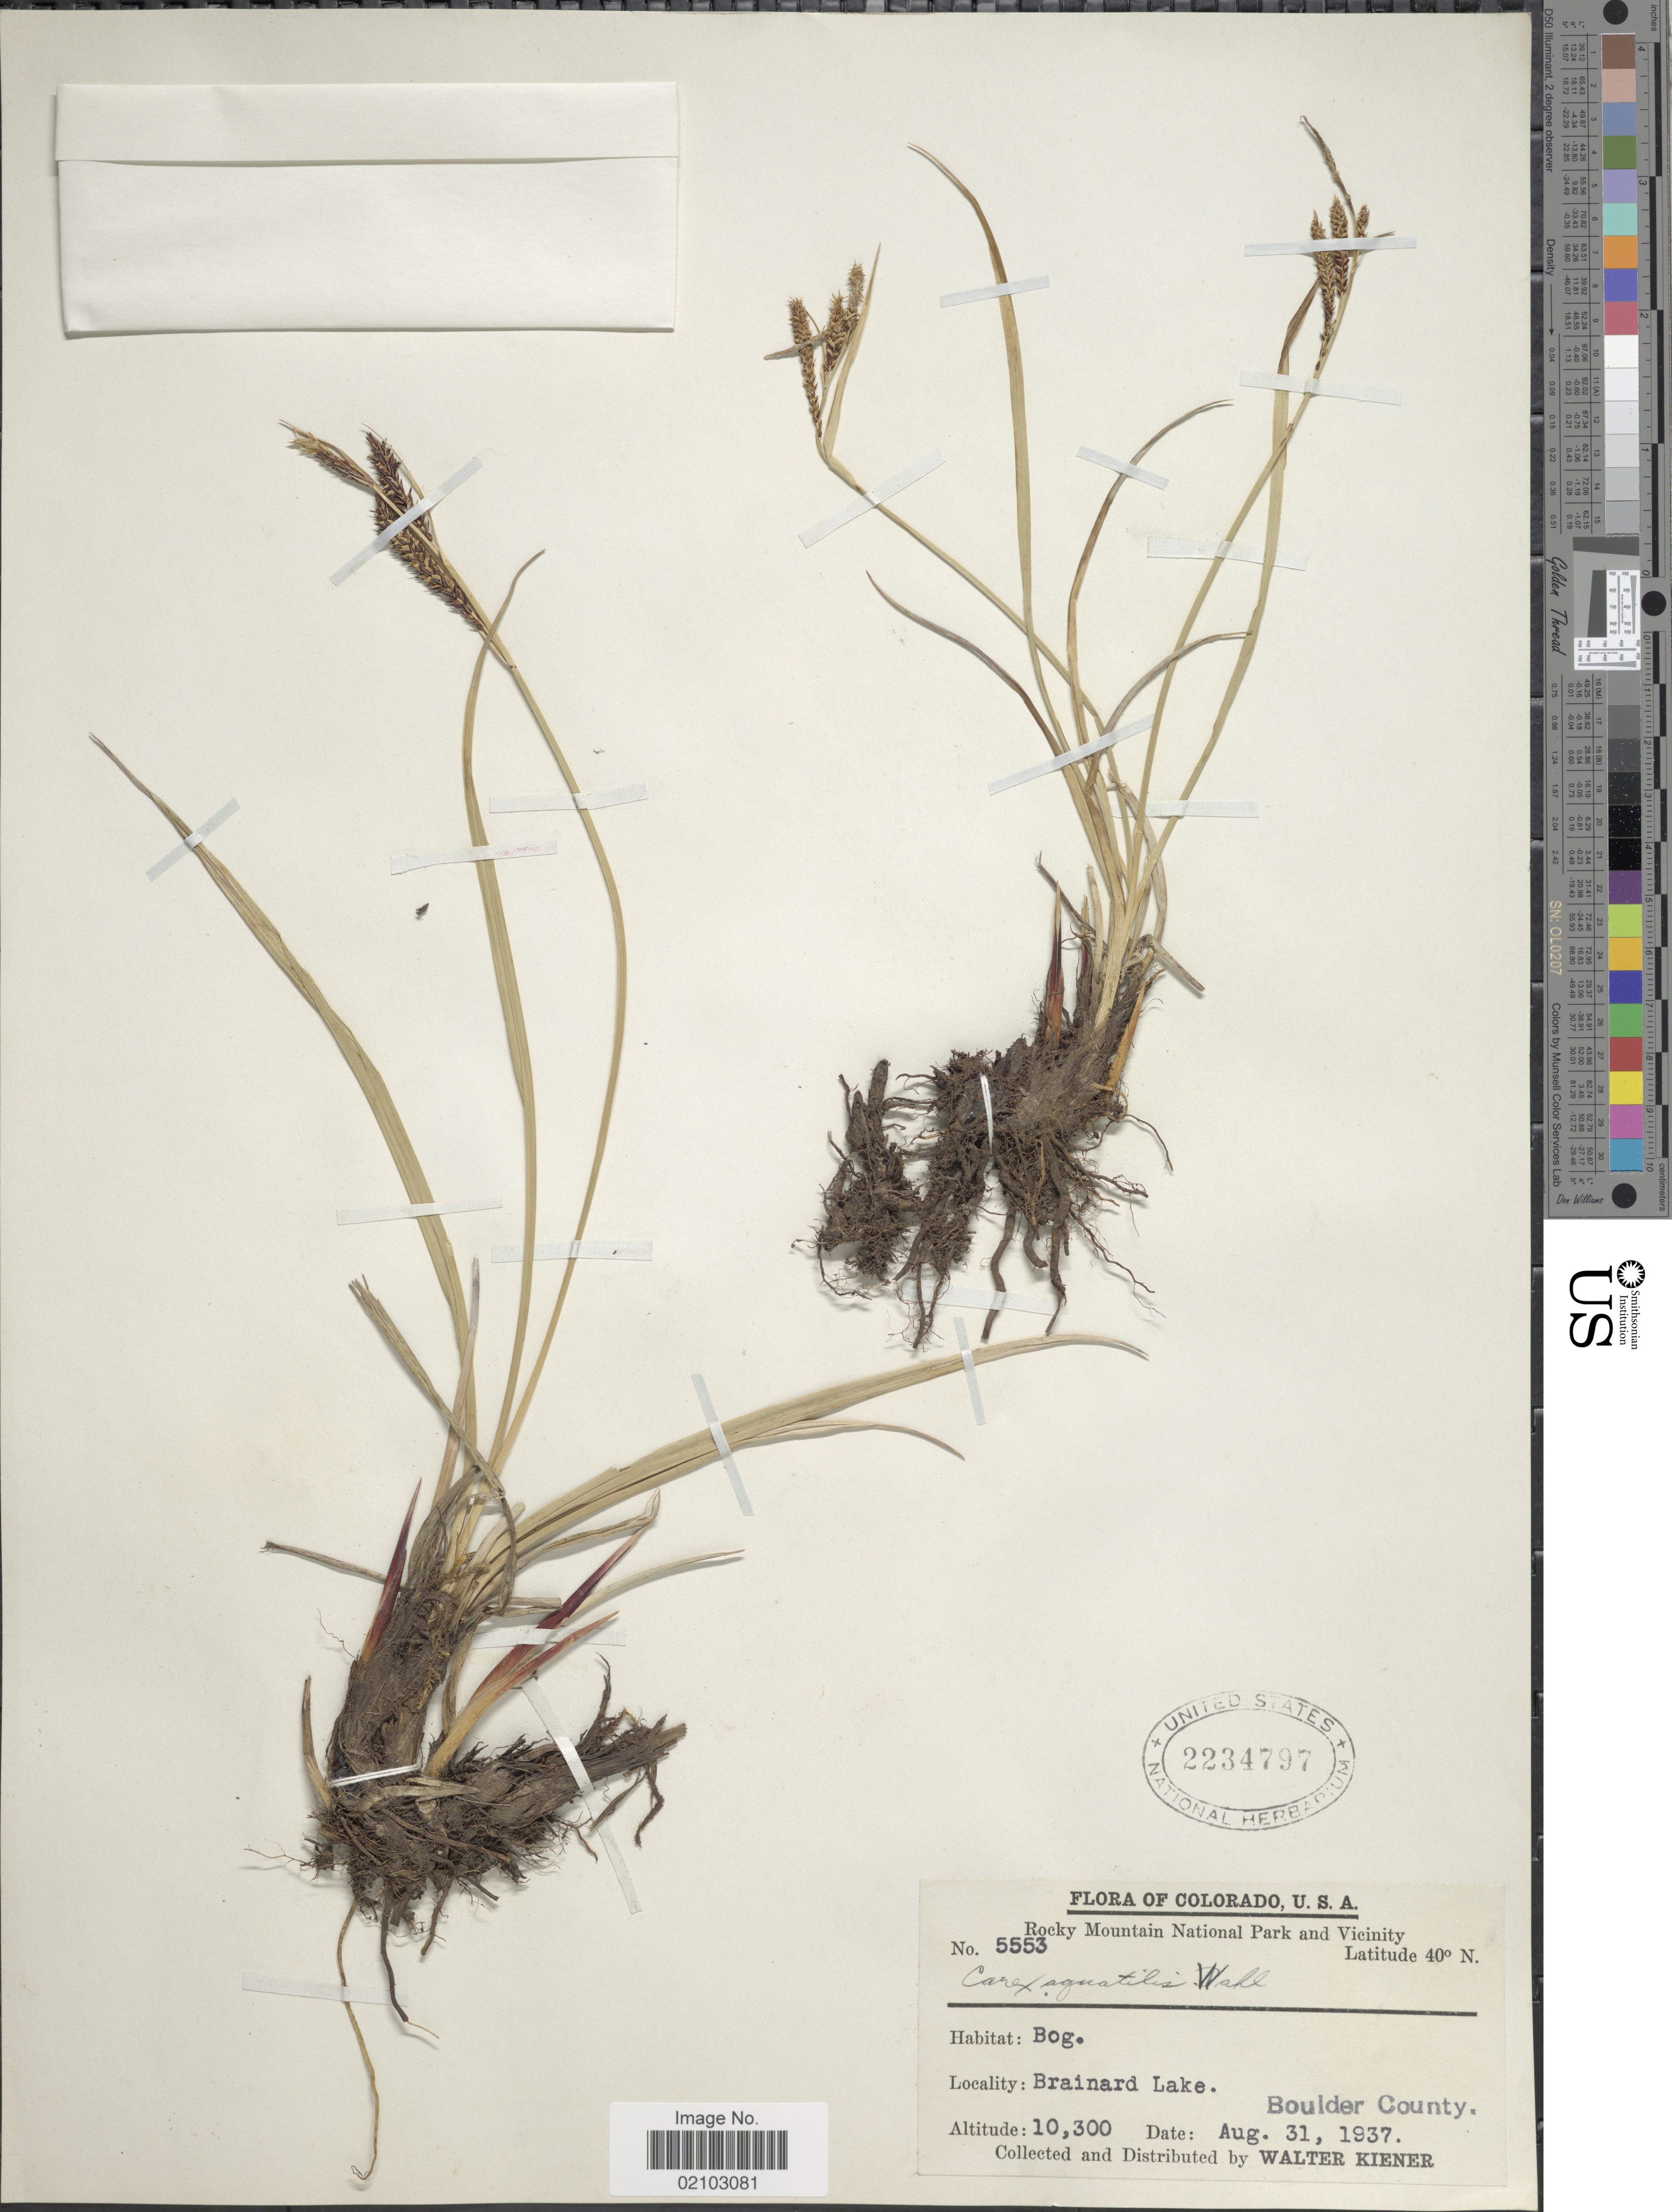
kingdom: Plantae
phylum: Tracheophyta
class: Liliopsida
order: Poales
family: Cyperaceae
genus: Carex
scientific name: Carex aquatilis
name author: Wahlenb.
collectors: W. Kiener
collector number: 5553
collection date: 1937-08-31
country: United States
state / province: Colorado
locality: Rocky Mountain National Park and Vicinity, Brainard Lake, Boulder County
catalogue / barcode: US 2234797